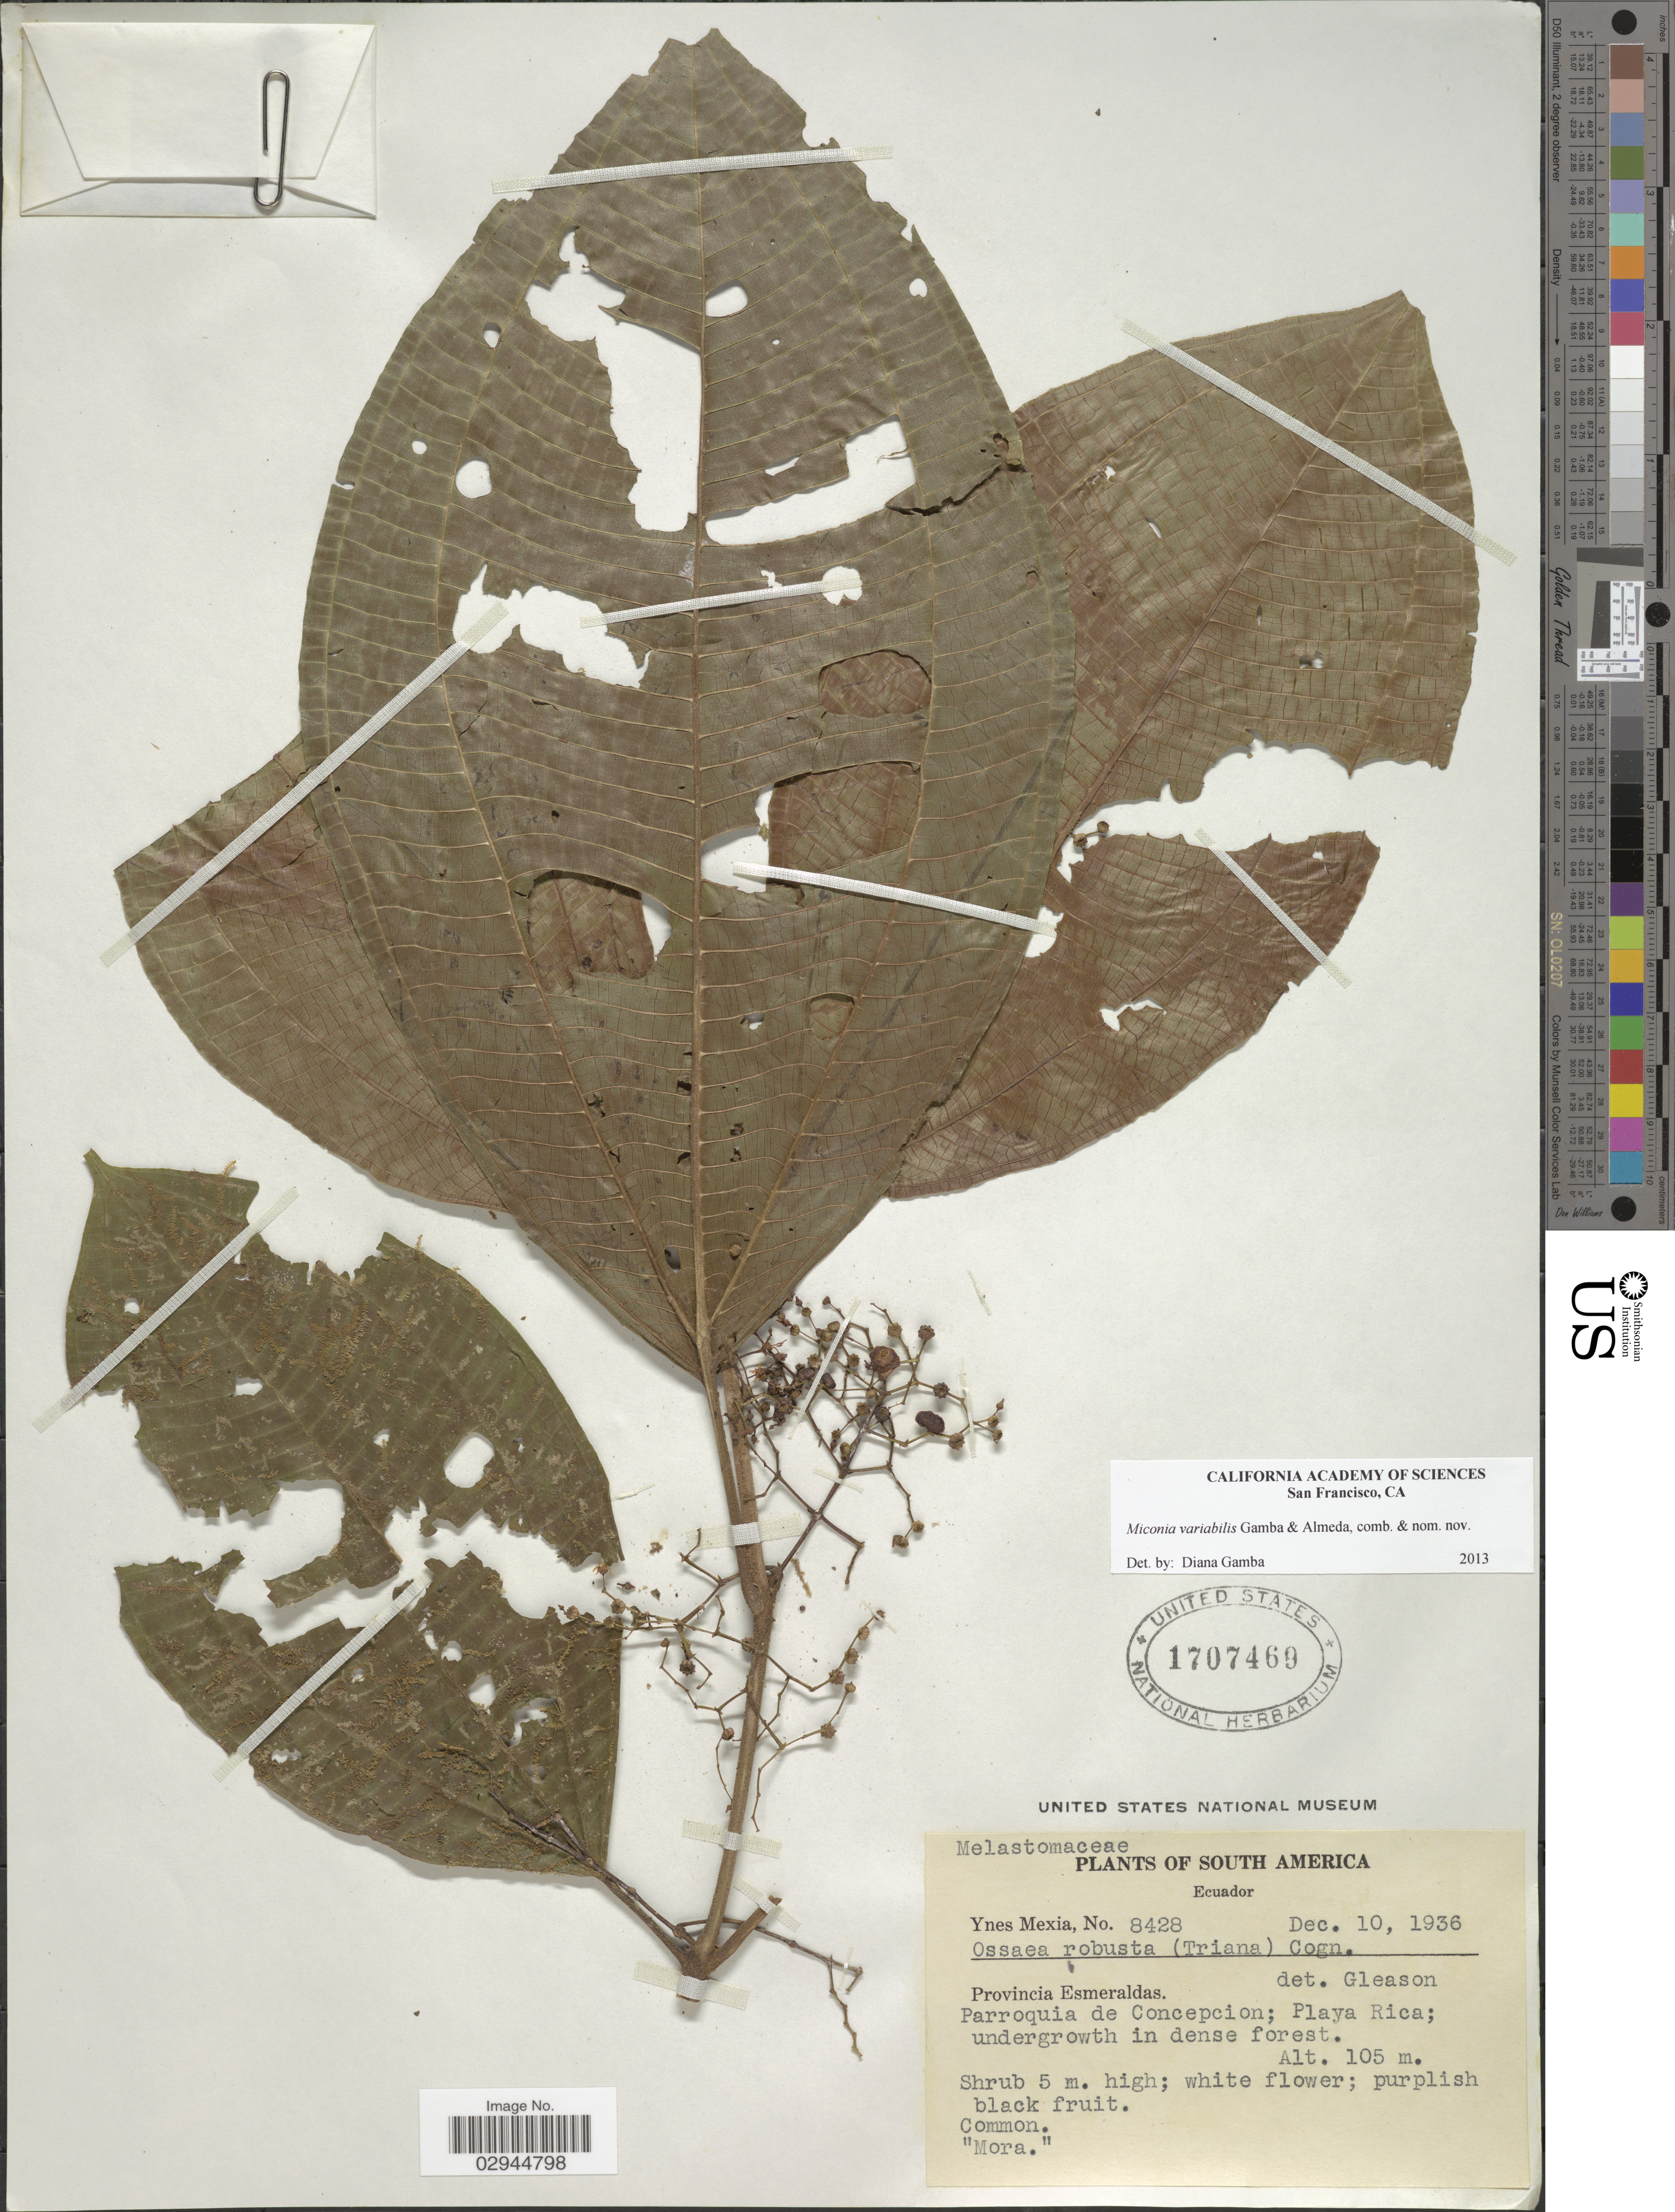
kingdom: Plantae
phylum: Tracheophyta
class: Magnoliopsida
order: Myrtales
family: Melastomataceae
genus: Miconia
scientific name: Miconia variabilis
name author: Gamba & Almeda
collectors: Y. Mexia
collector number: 8428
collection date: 1936-12-10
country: Ecuador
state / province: Esmeraldas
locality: Parroquia de Concepcion; Playa Rica.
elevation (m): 105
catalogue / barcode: US 1707469